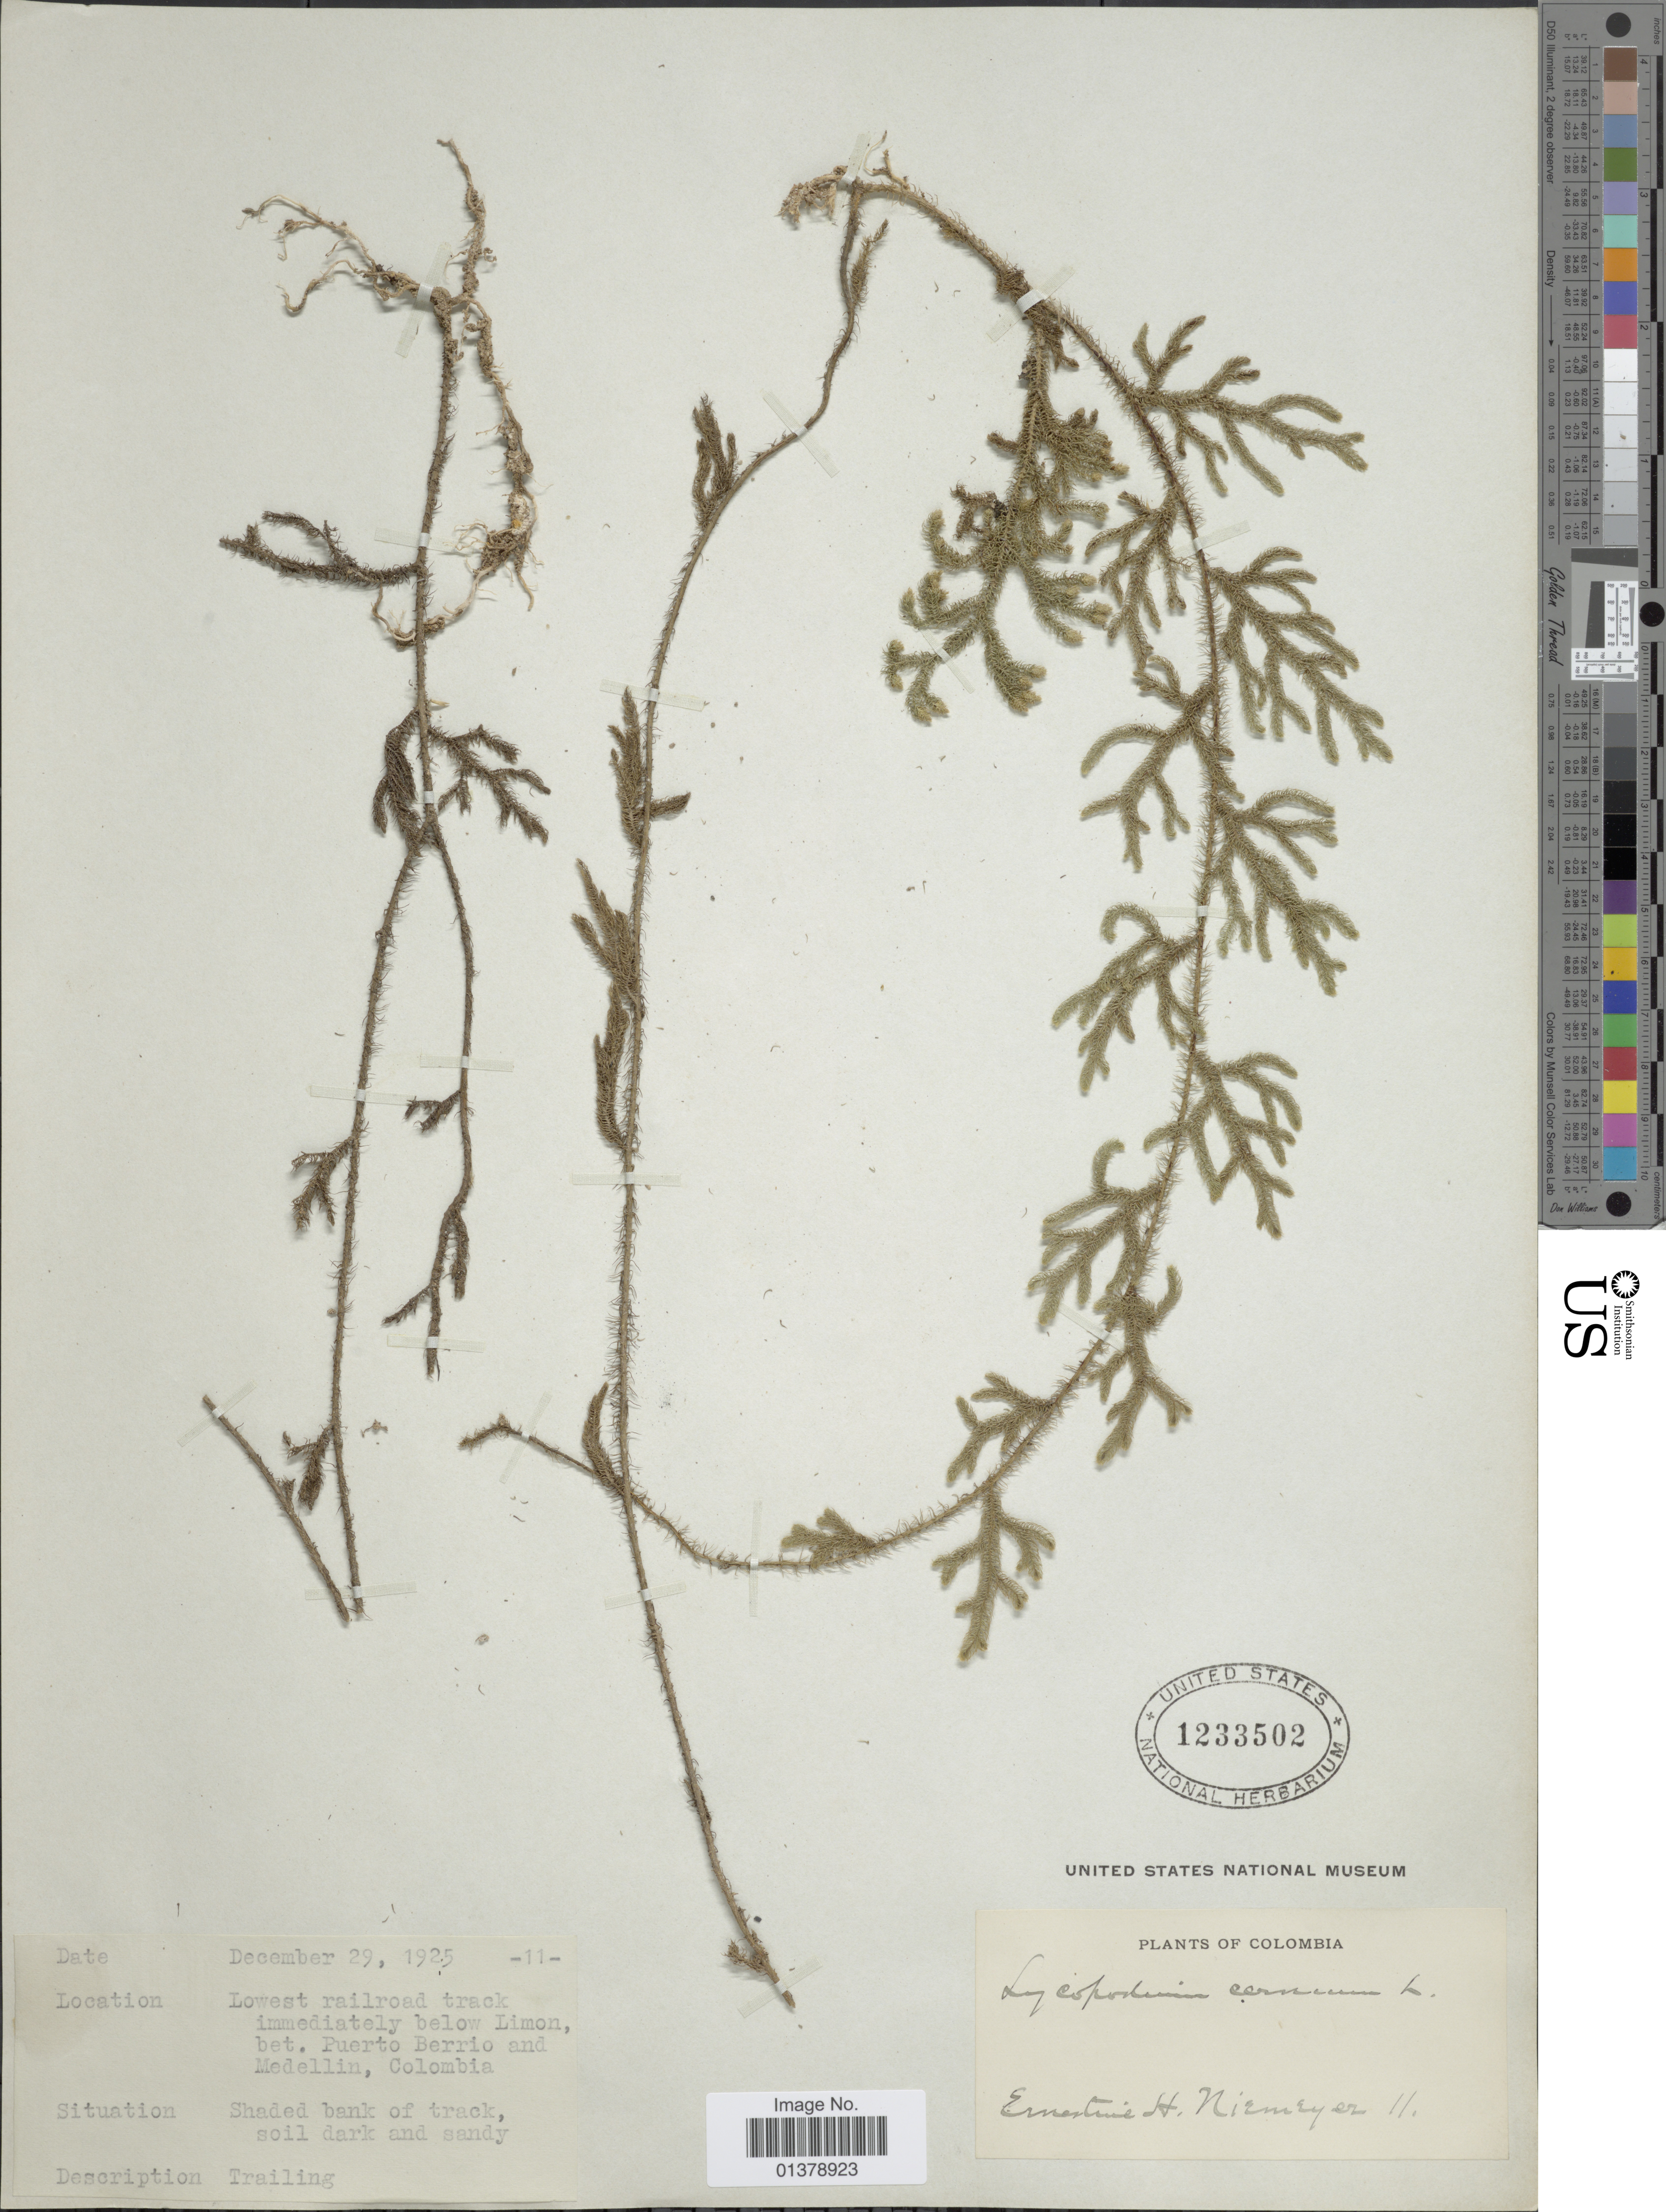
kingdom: Plantae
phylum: Tracheophyta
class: Lycopodiopsida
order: Lycopodiales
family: Lycopodiaceae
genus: Palhinhaea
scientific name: Palhinhaea cernua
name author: (L.) Vasc. & Franco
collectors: E. H. Niemeyer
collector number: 11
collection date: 1925-12-29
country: Colombia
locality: Lowest railroad track immediately below Limon, bet. Puerto Berrio and Medellin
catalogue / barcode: US 1233502